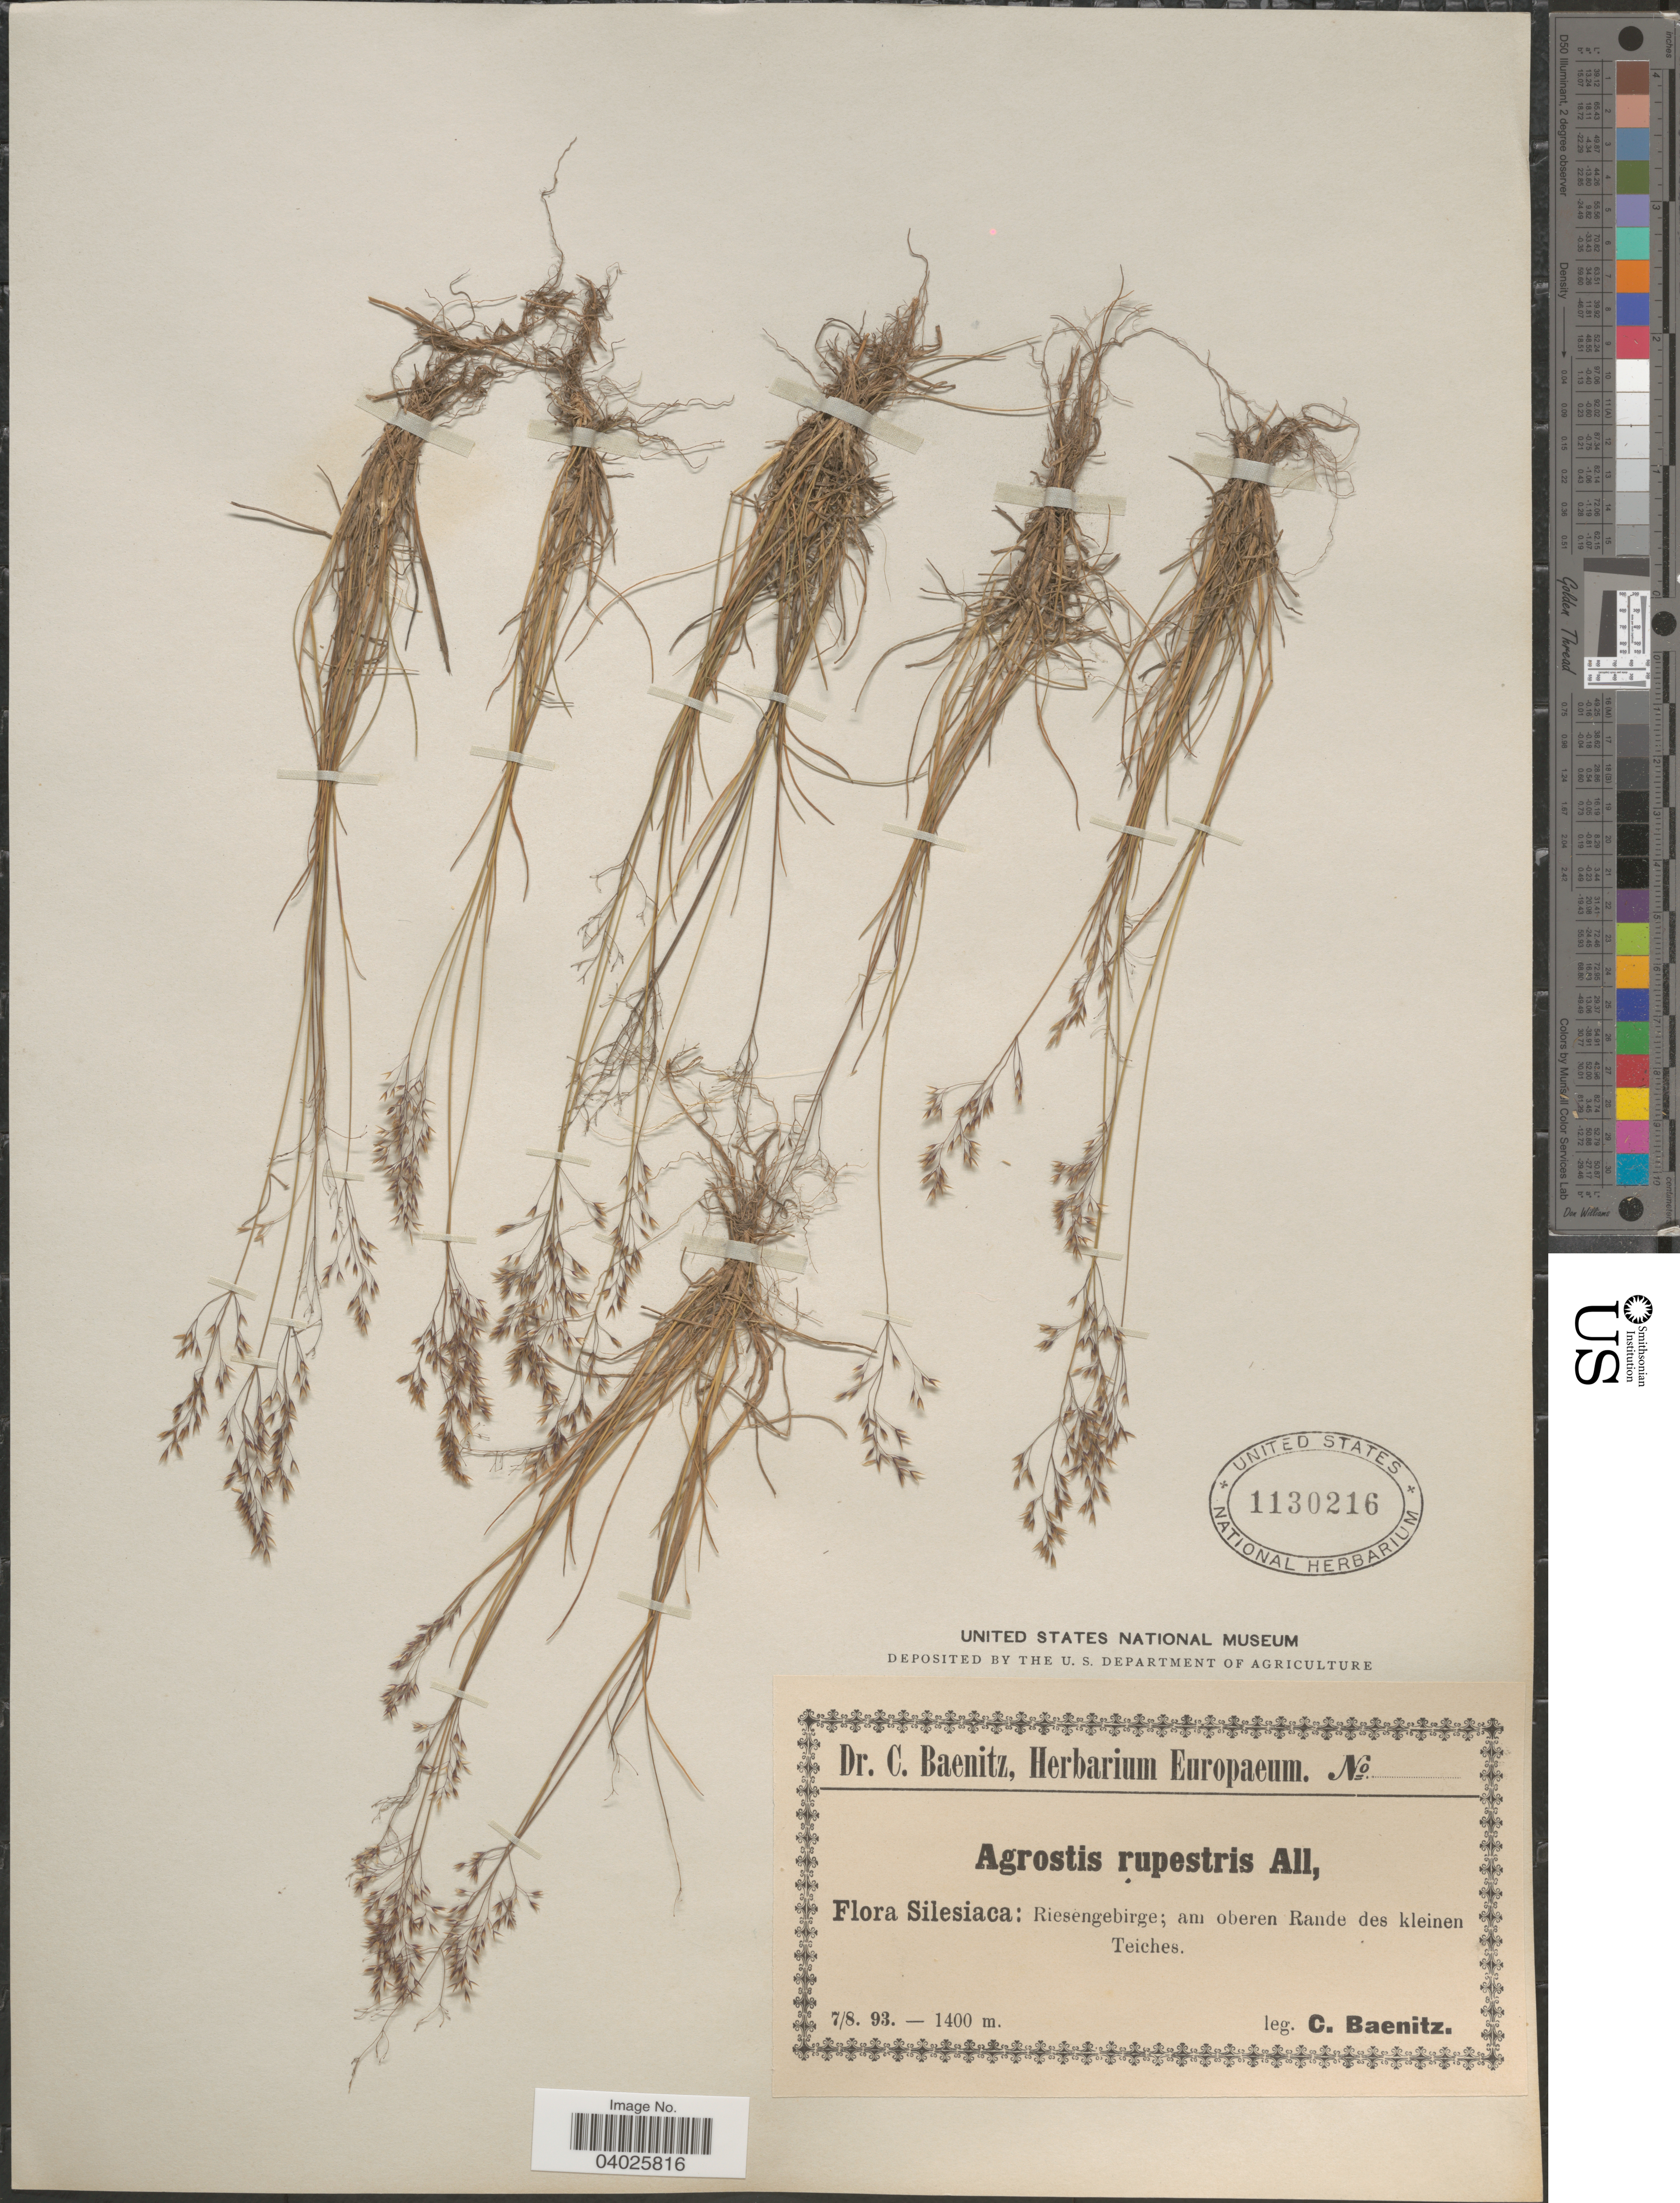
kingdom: Plantae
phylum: Tracheophyta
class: Liliopsida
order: Poales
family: Poaceae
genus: Agrostis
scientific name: Agrostis rupestris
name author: All.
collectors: C. G. Baenitz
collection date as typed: Transcribed d/m/y: 7/8/93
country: Poland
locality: Silesiaca: Riesengebirge; am oberen Rande des kleinen Teiches.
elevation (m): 1400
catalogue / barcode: US 1130216